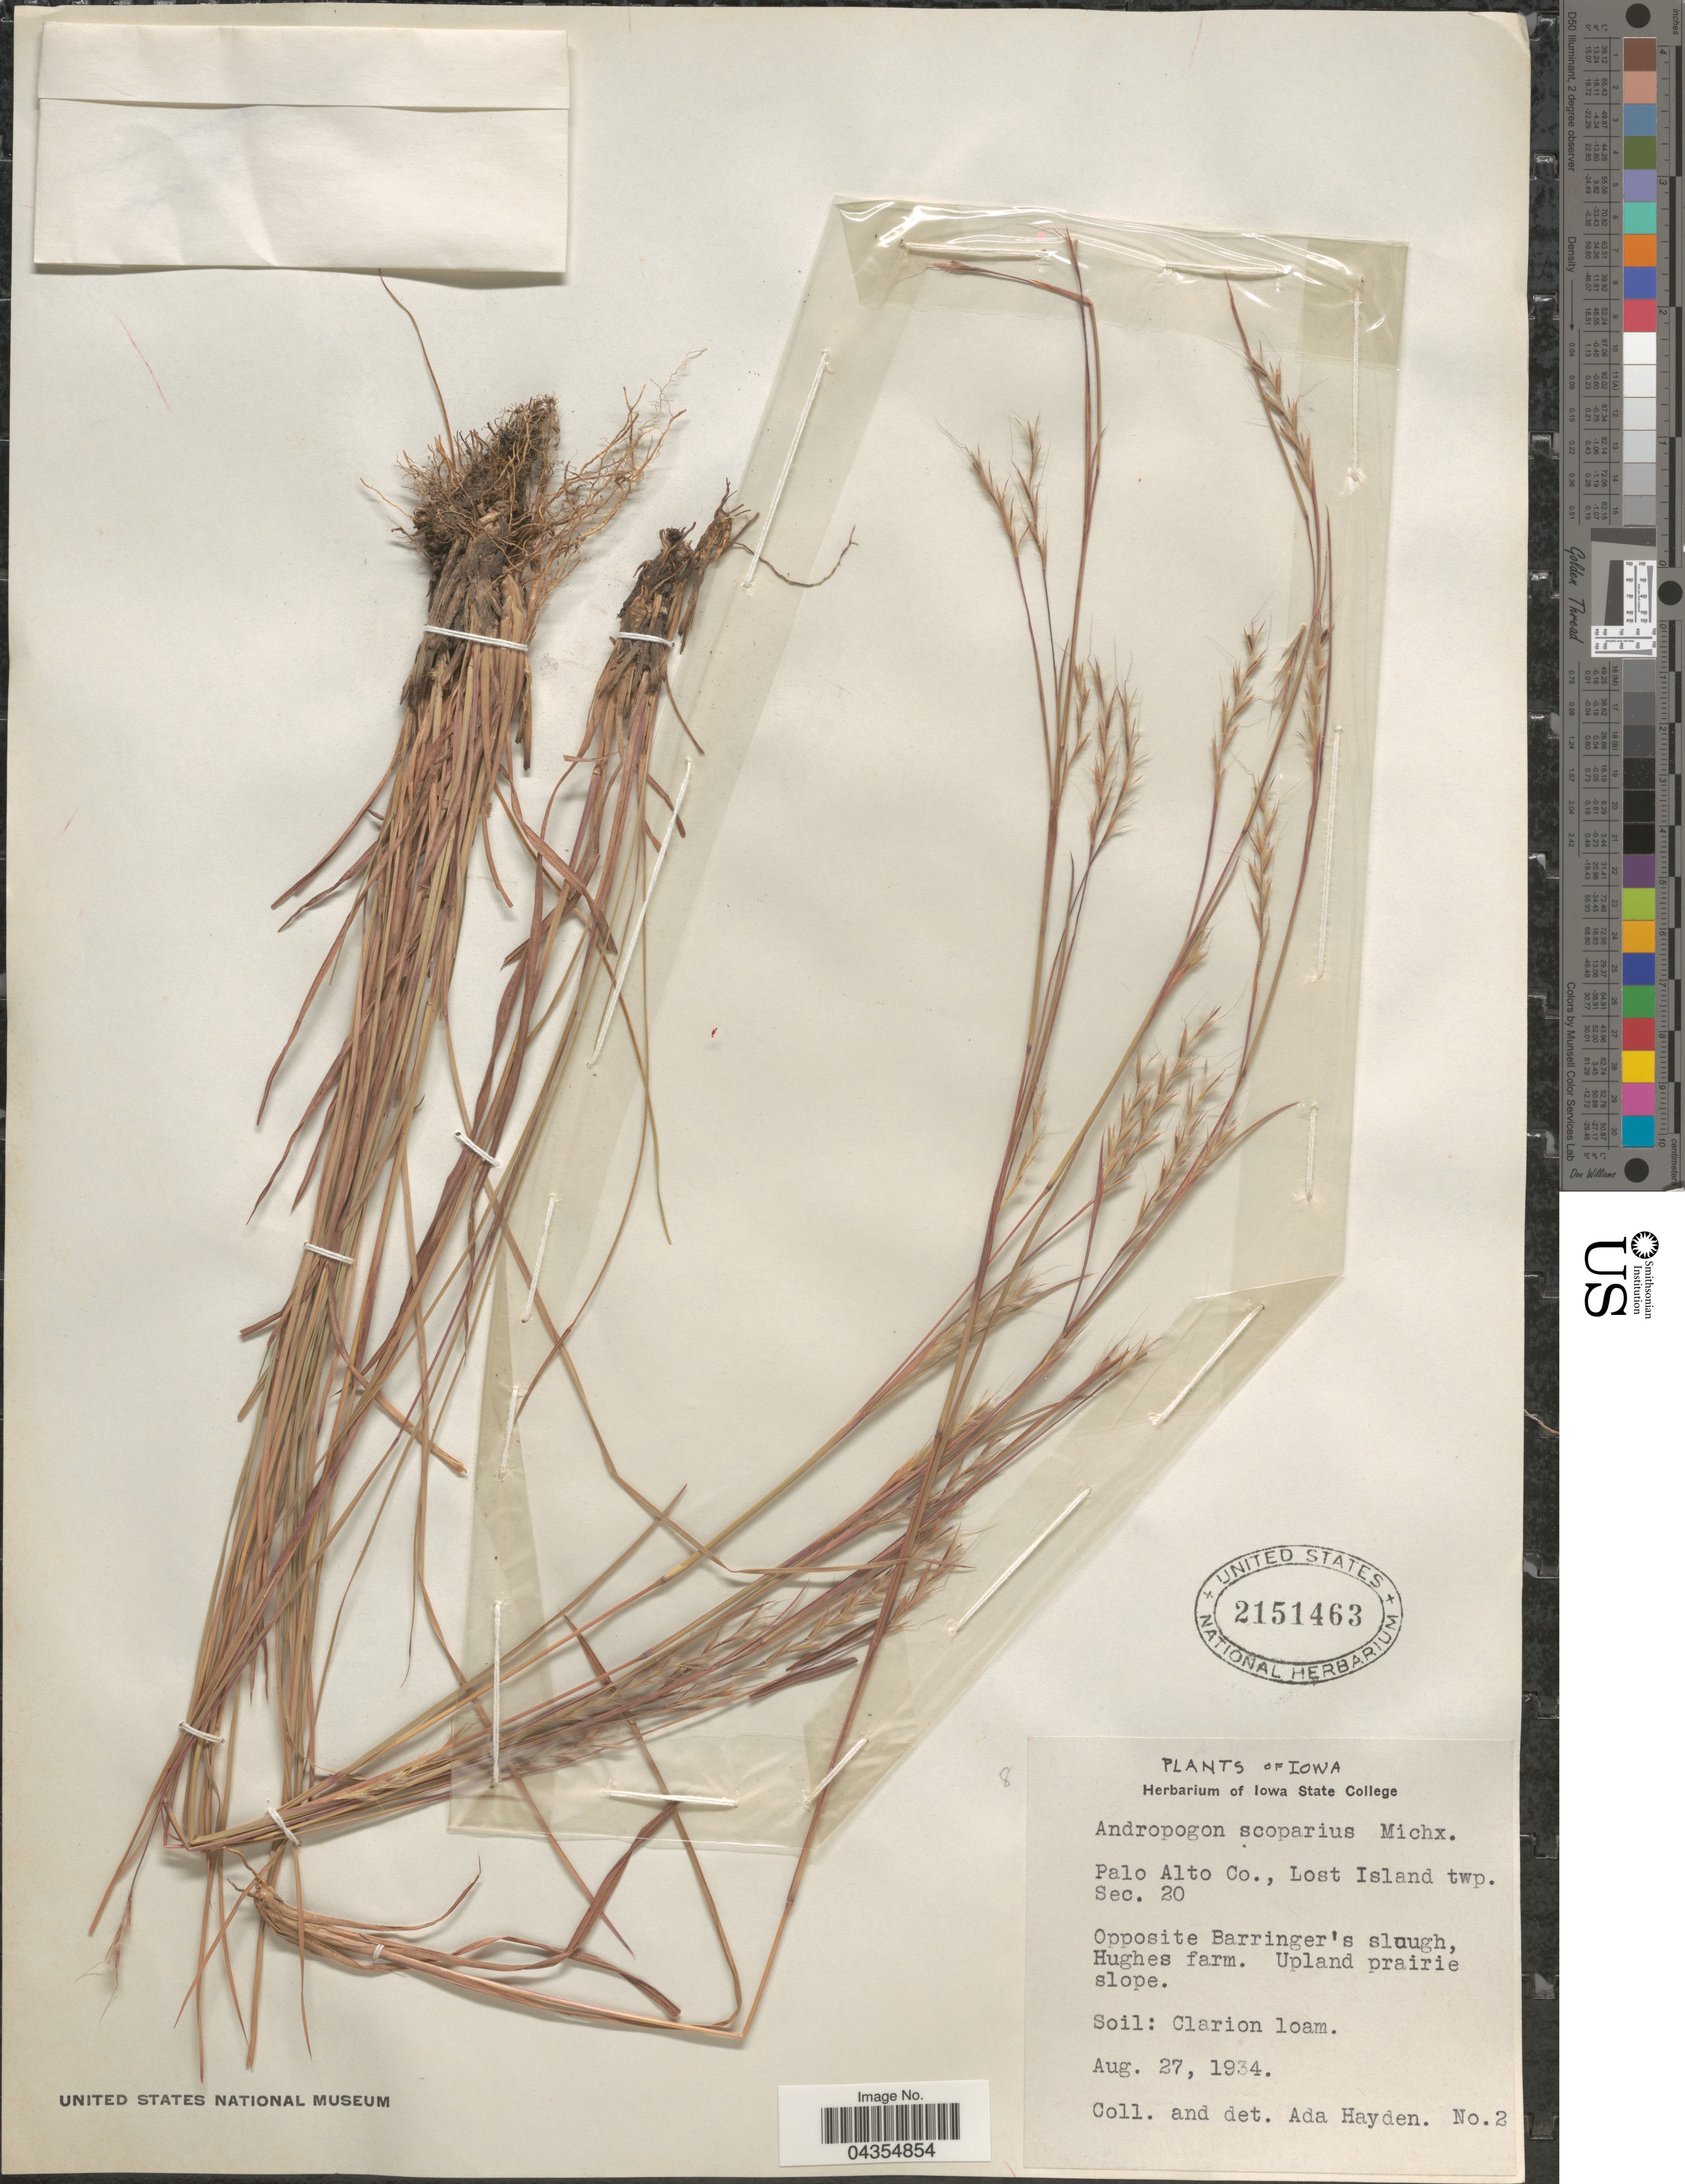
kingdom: Plantae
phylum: Tracheophyta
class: Liliopsida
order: Poales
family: Poaceae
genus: Schizachyrium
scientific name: Schizachyrium sanguineum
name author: (Retz.) Alston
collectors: Ada Hayden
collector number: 2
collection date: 1934-08-27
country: United States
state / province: Iowa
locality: Palo Alto Co., Lost Island twp. Sec. 20. Opposite Barringer's slough, Hughes farm.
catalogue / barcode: US 2151463